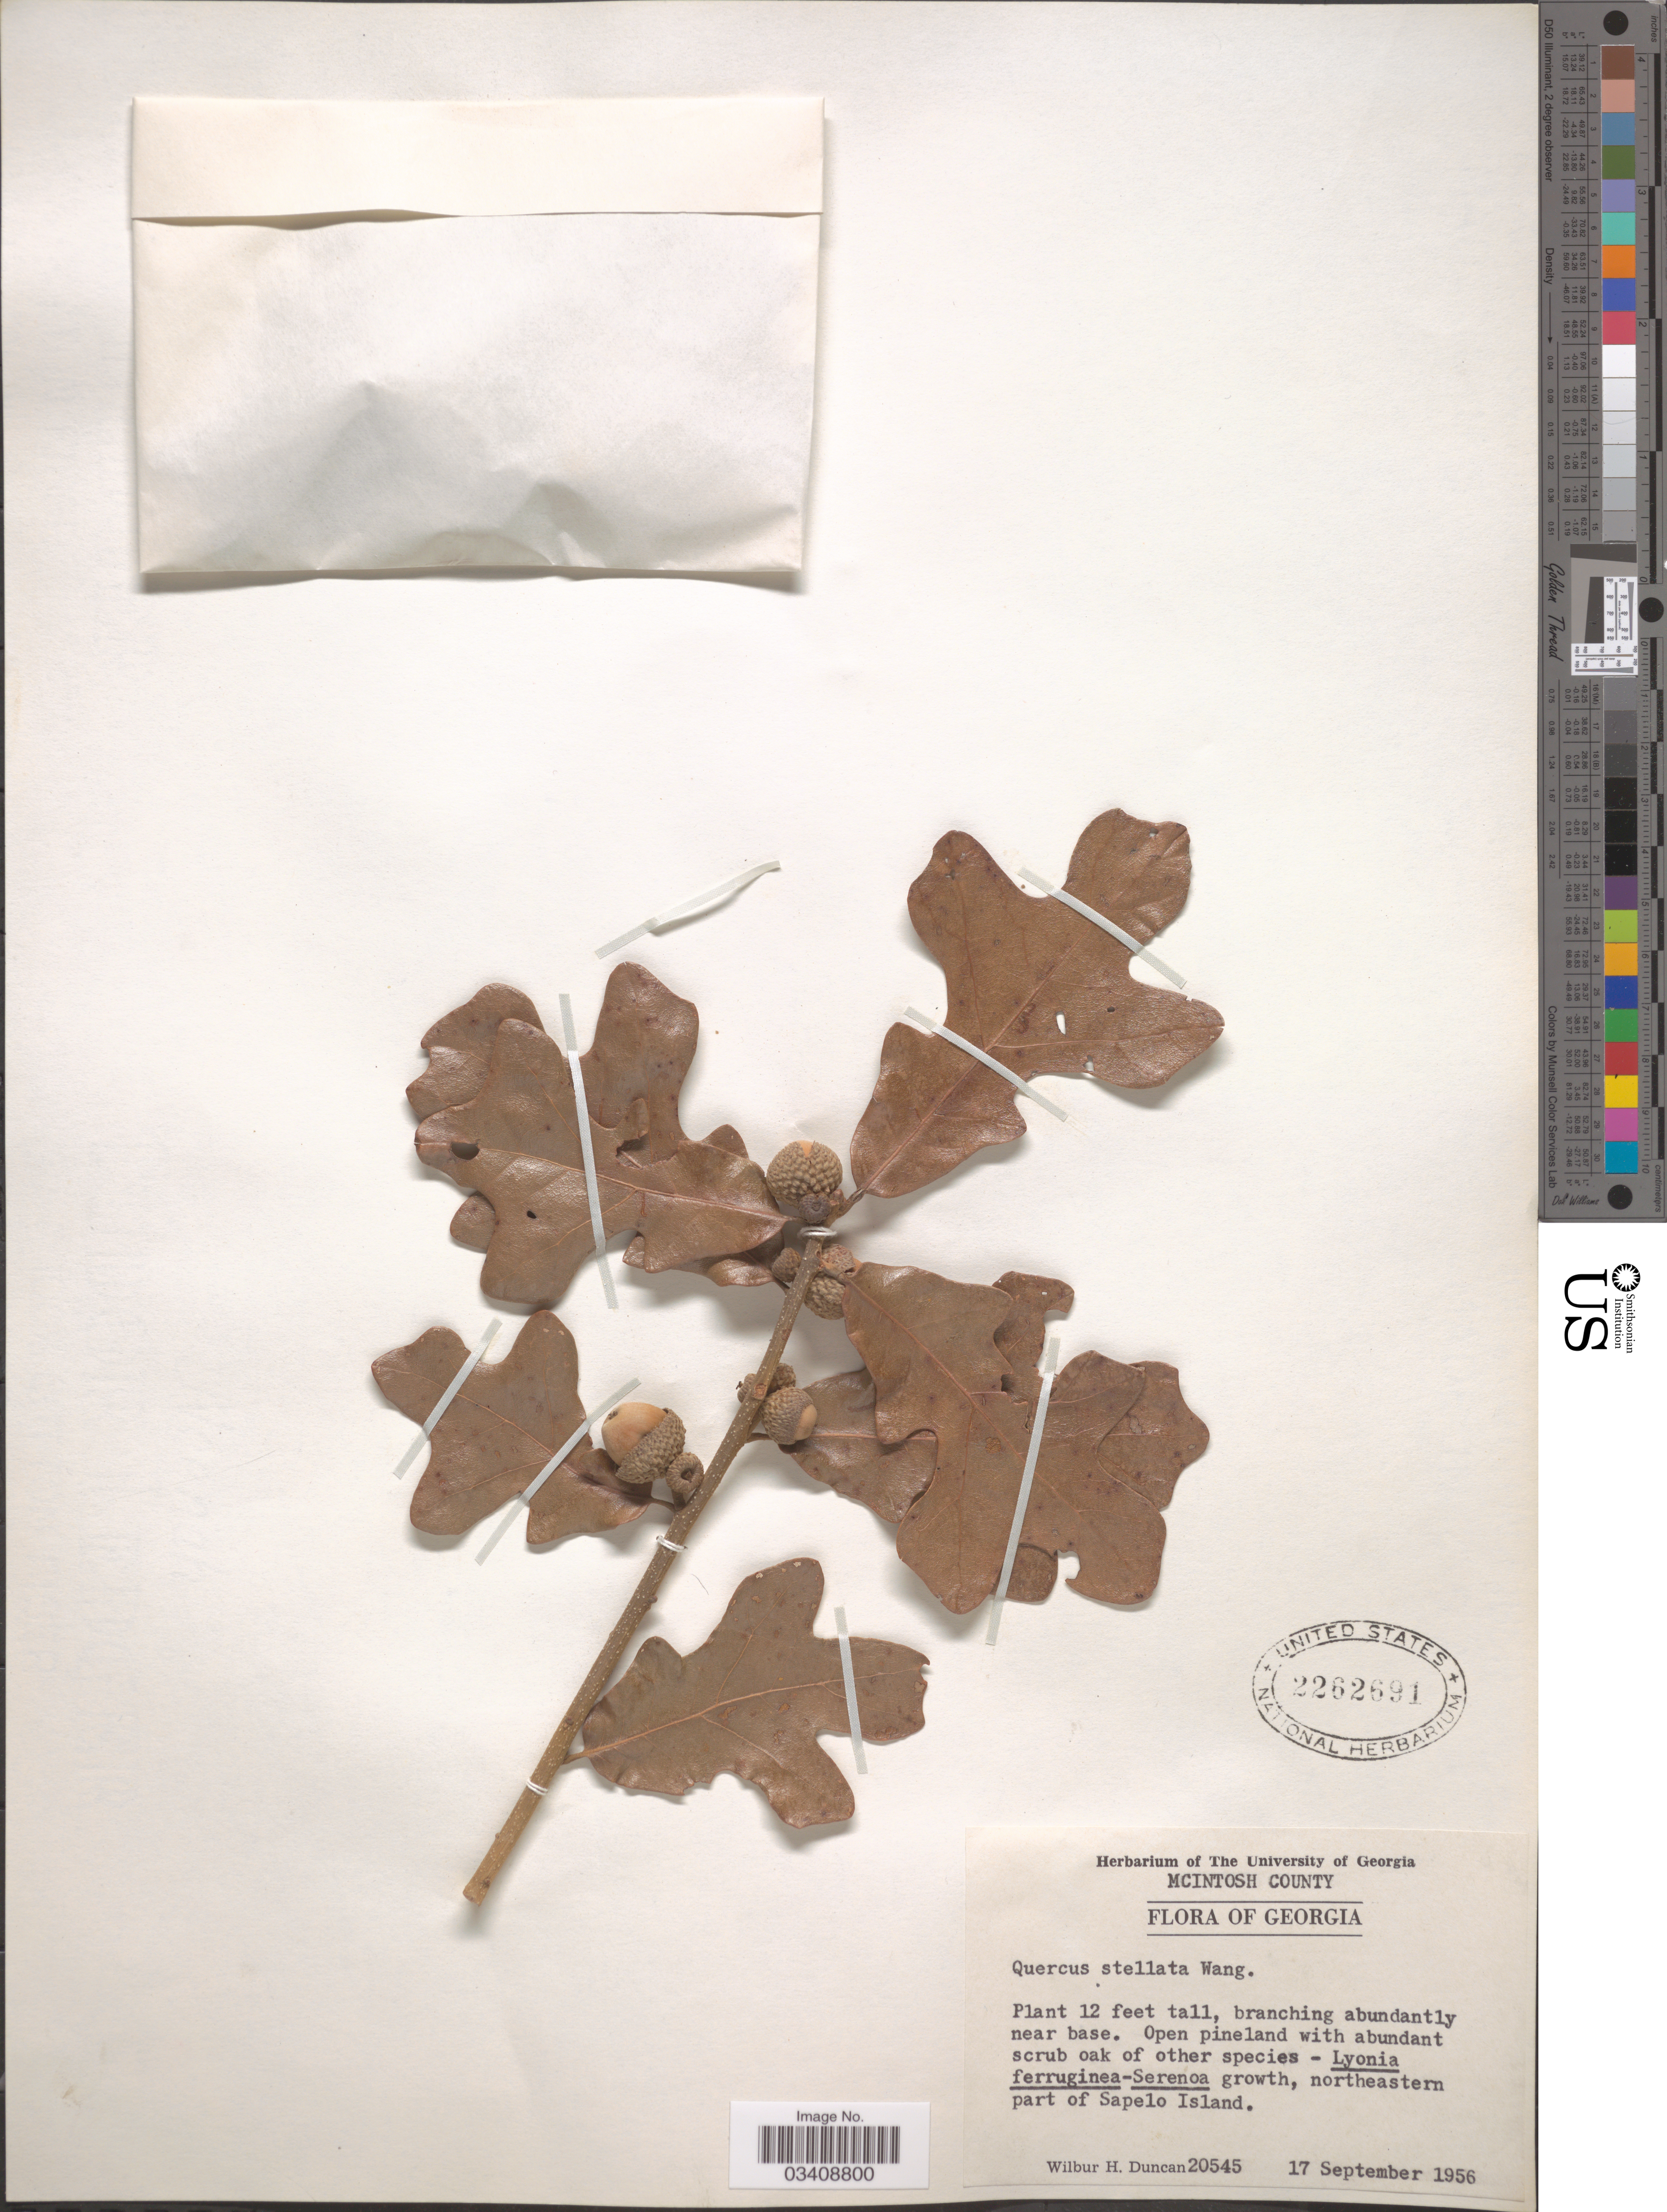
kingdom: Plantae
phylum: Tracheophyta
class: Magnoliopsida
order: Fagales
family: Fagaceae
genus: Quercus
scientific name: Quercus stellata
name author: Wangenh.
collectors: W. H. Duncan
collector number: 20545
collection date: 1956-09-17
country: United States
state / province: Georgia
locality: McIntosh County. Northeastern part of Sapelo Island.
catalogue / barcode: US 2262691